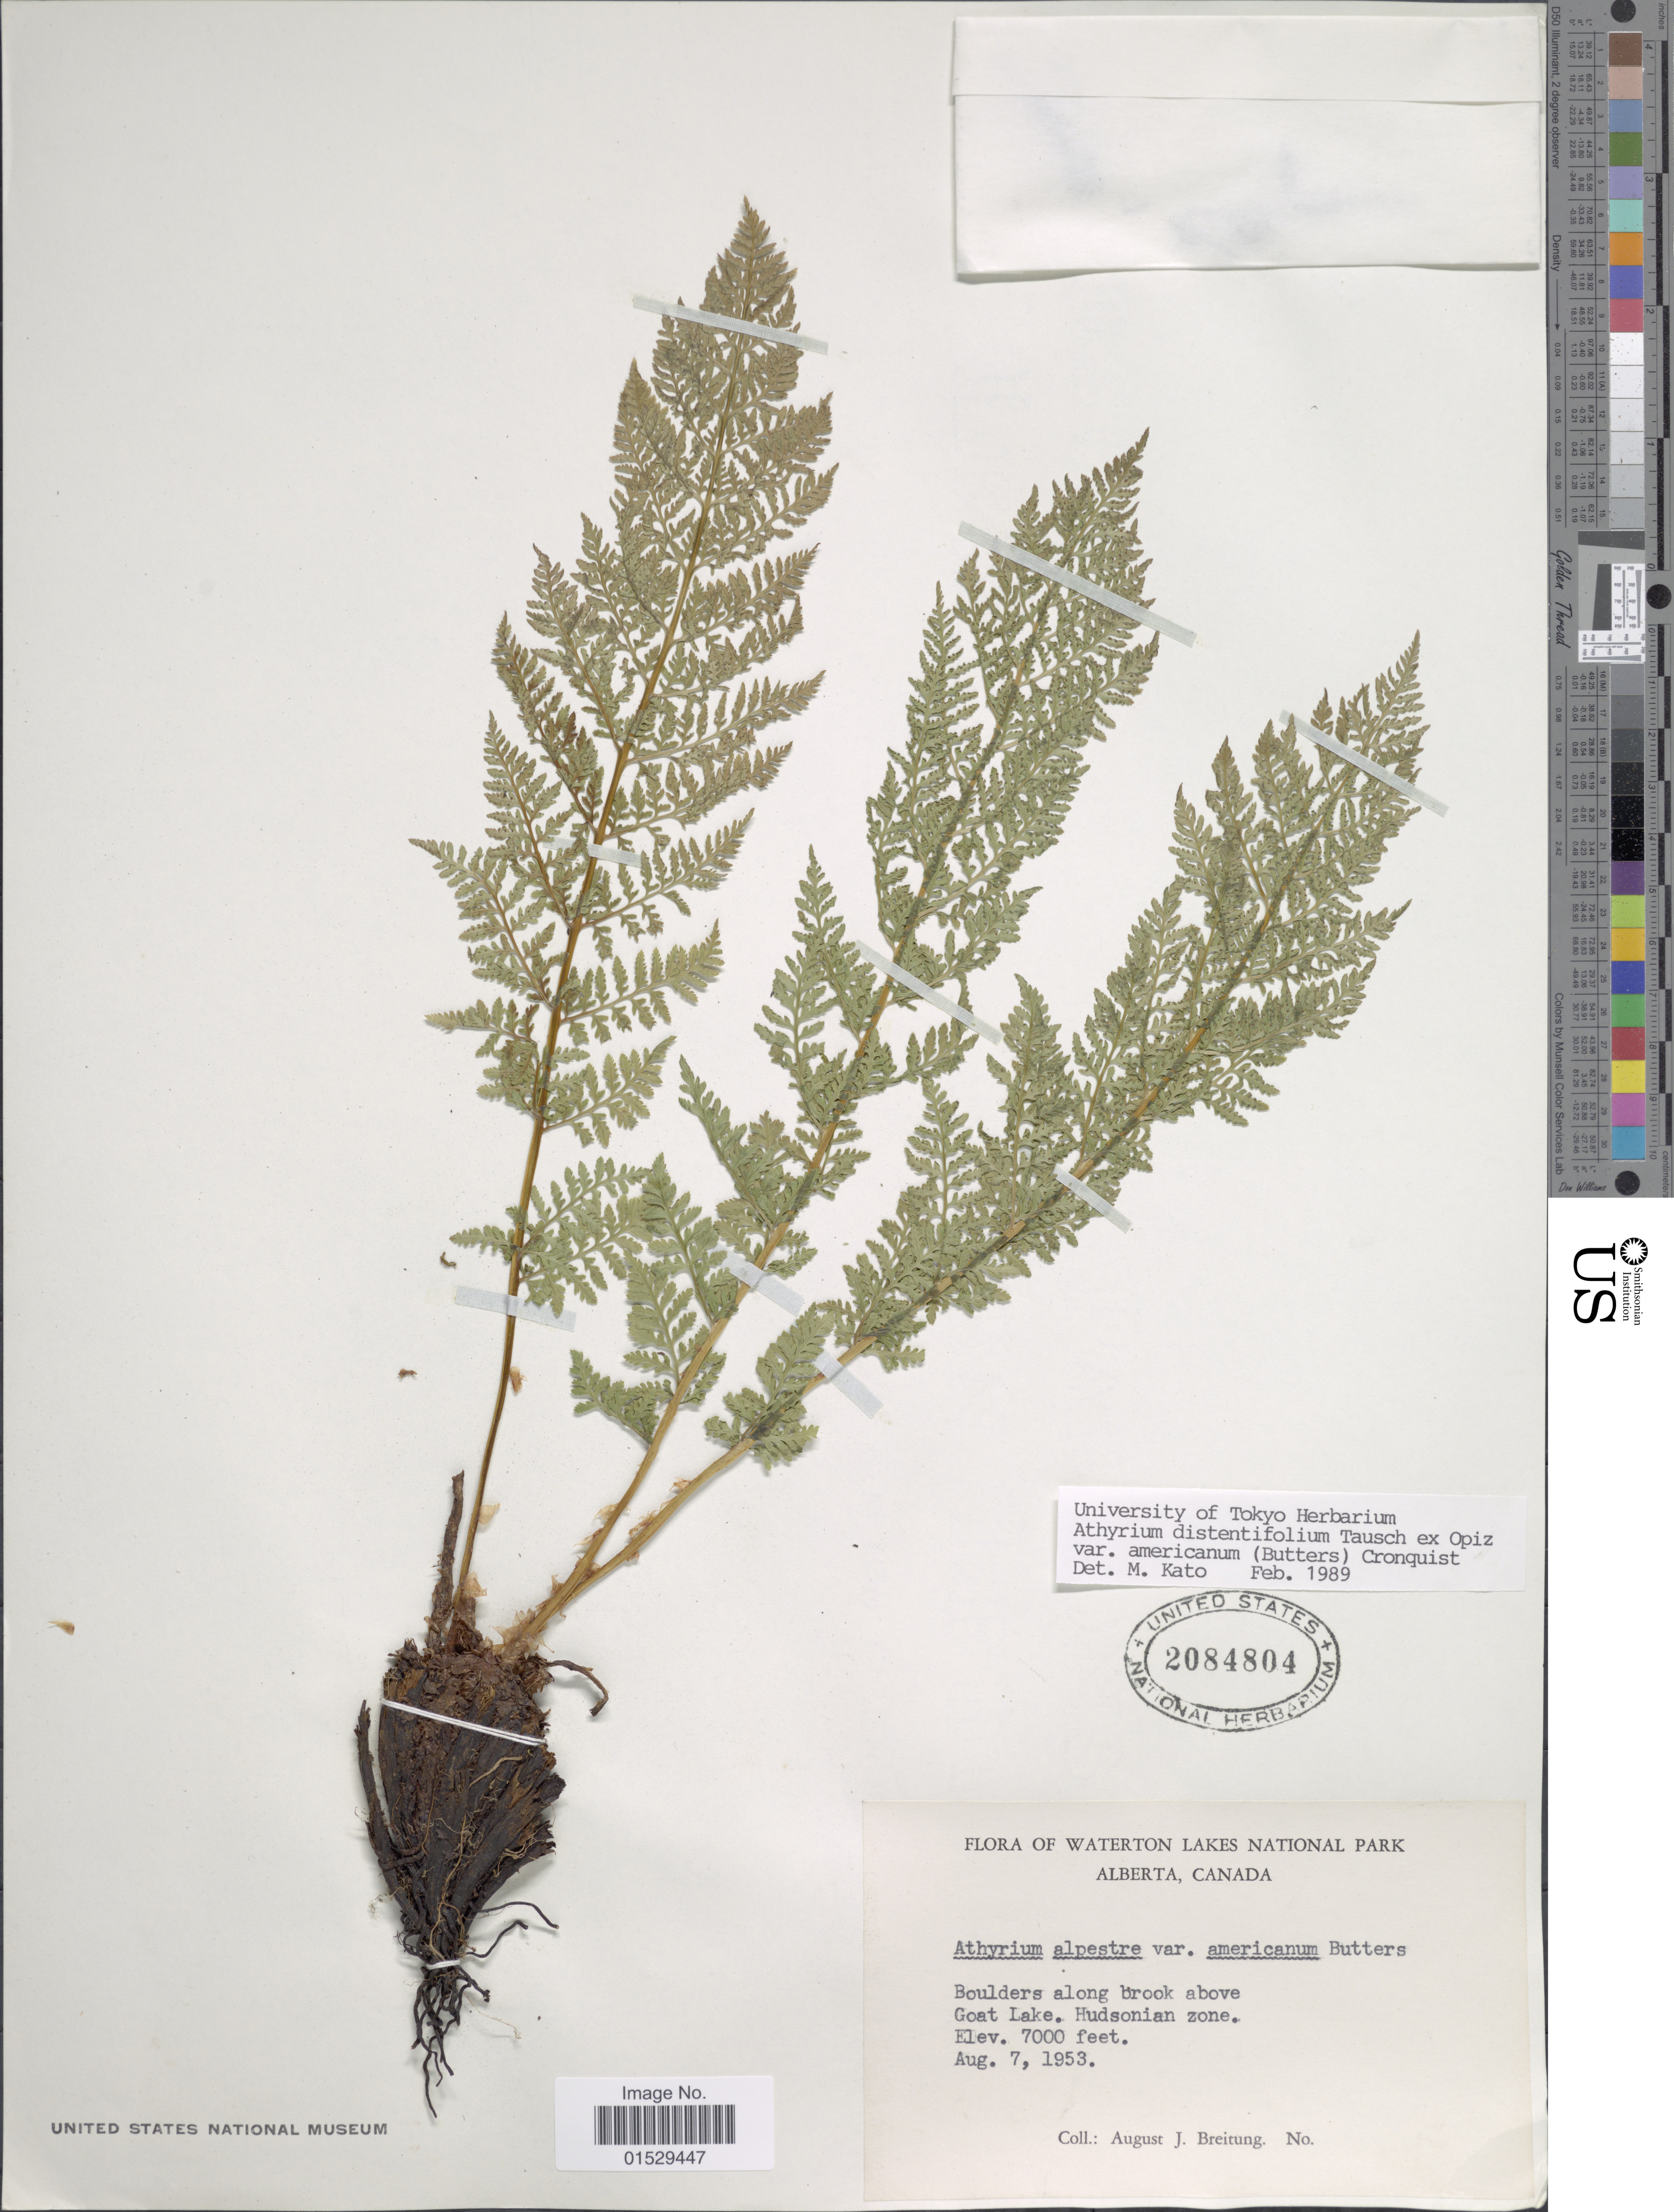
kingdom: Plantae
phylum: Tracheophyta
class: Polypodiopsida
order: Polypodiales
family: Athyriaceae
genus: Athyrium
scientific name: Athyrium distentifolilum subsp. americanum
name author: (Butters) Hultén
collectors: A. Breitung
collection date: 1953-08-07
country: Canada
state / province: Alberta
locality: Waterton Lakes National Park, boulders along brook above Goat Lake, Hudsonian zone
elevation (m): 2134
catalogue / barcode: US 2084804